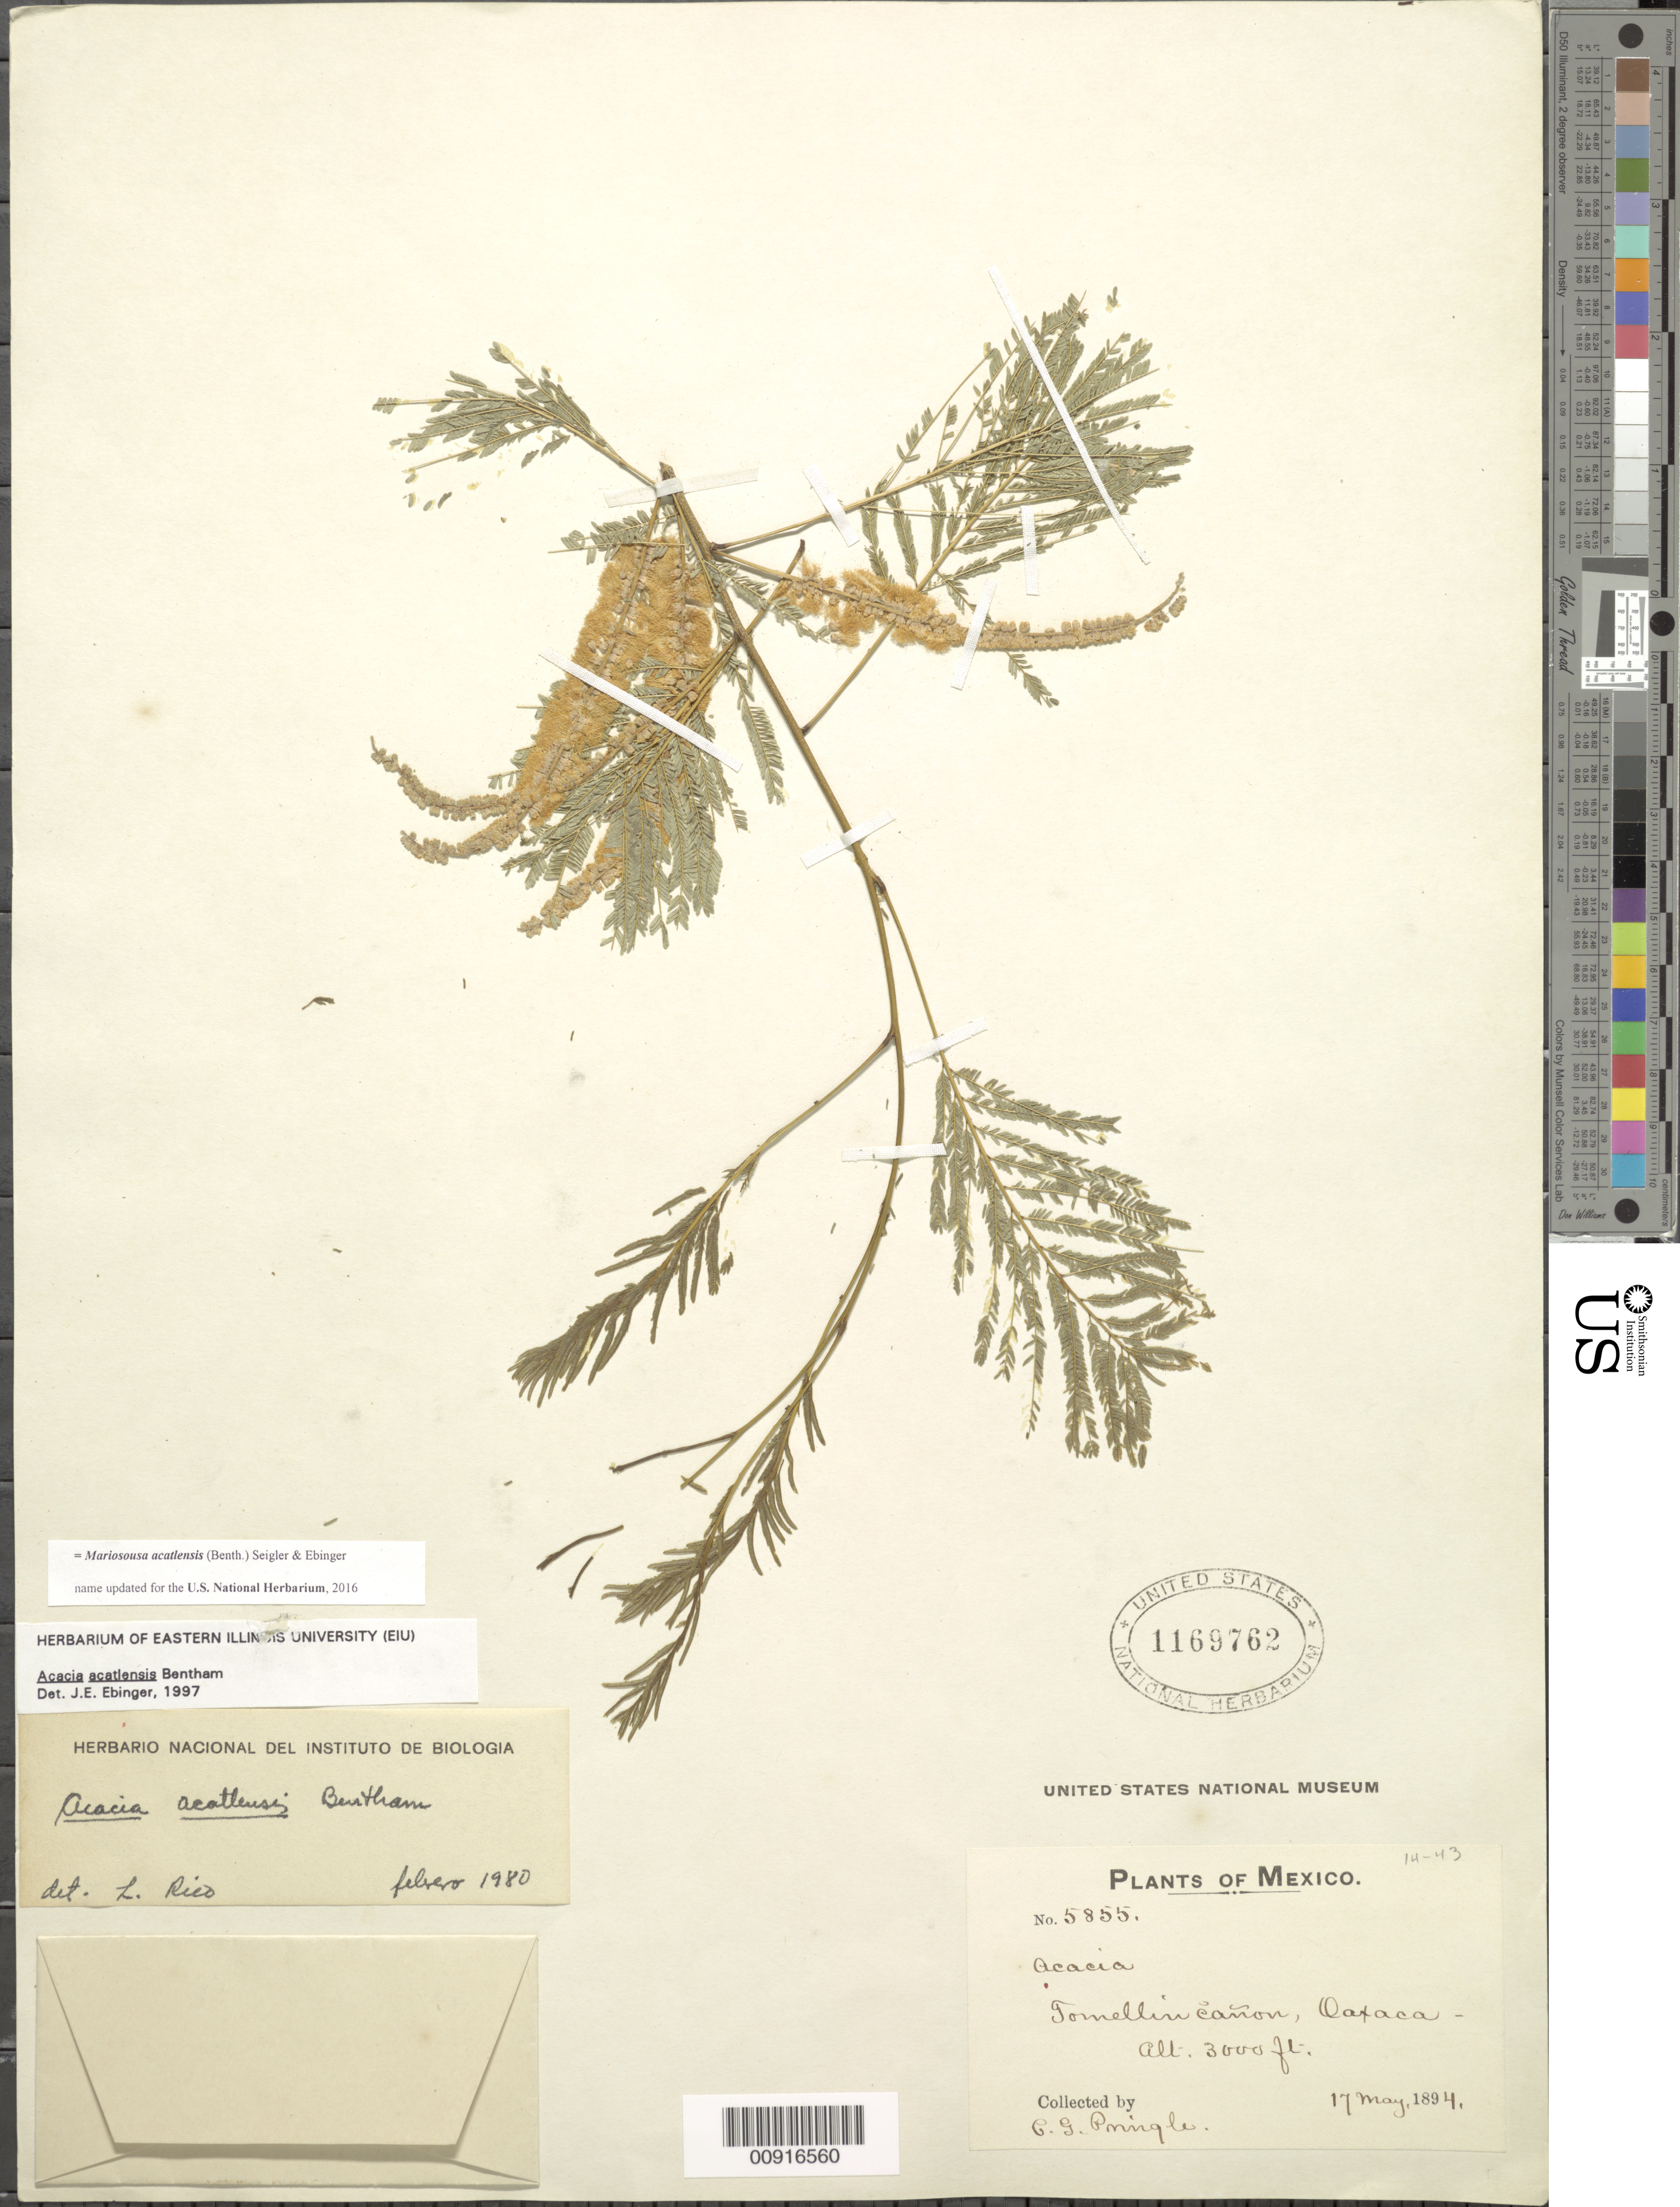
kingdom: Plantae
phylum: Tracheophyta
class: Magnoliopsida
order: Fabales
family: Fabaceae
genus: Mariosousa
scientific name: Mariosousa acatlensis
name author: (Benth.) Seigler & Ebinger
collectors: C. G. Pringle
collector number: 5855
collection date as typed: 17 May 1894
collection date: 1894-05-17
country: Mexico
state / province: Oaxaca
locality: Tomellin Cañon, Oaxaca.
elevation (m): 914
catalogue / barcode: US 1169762